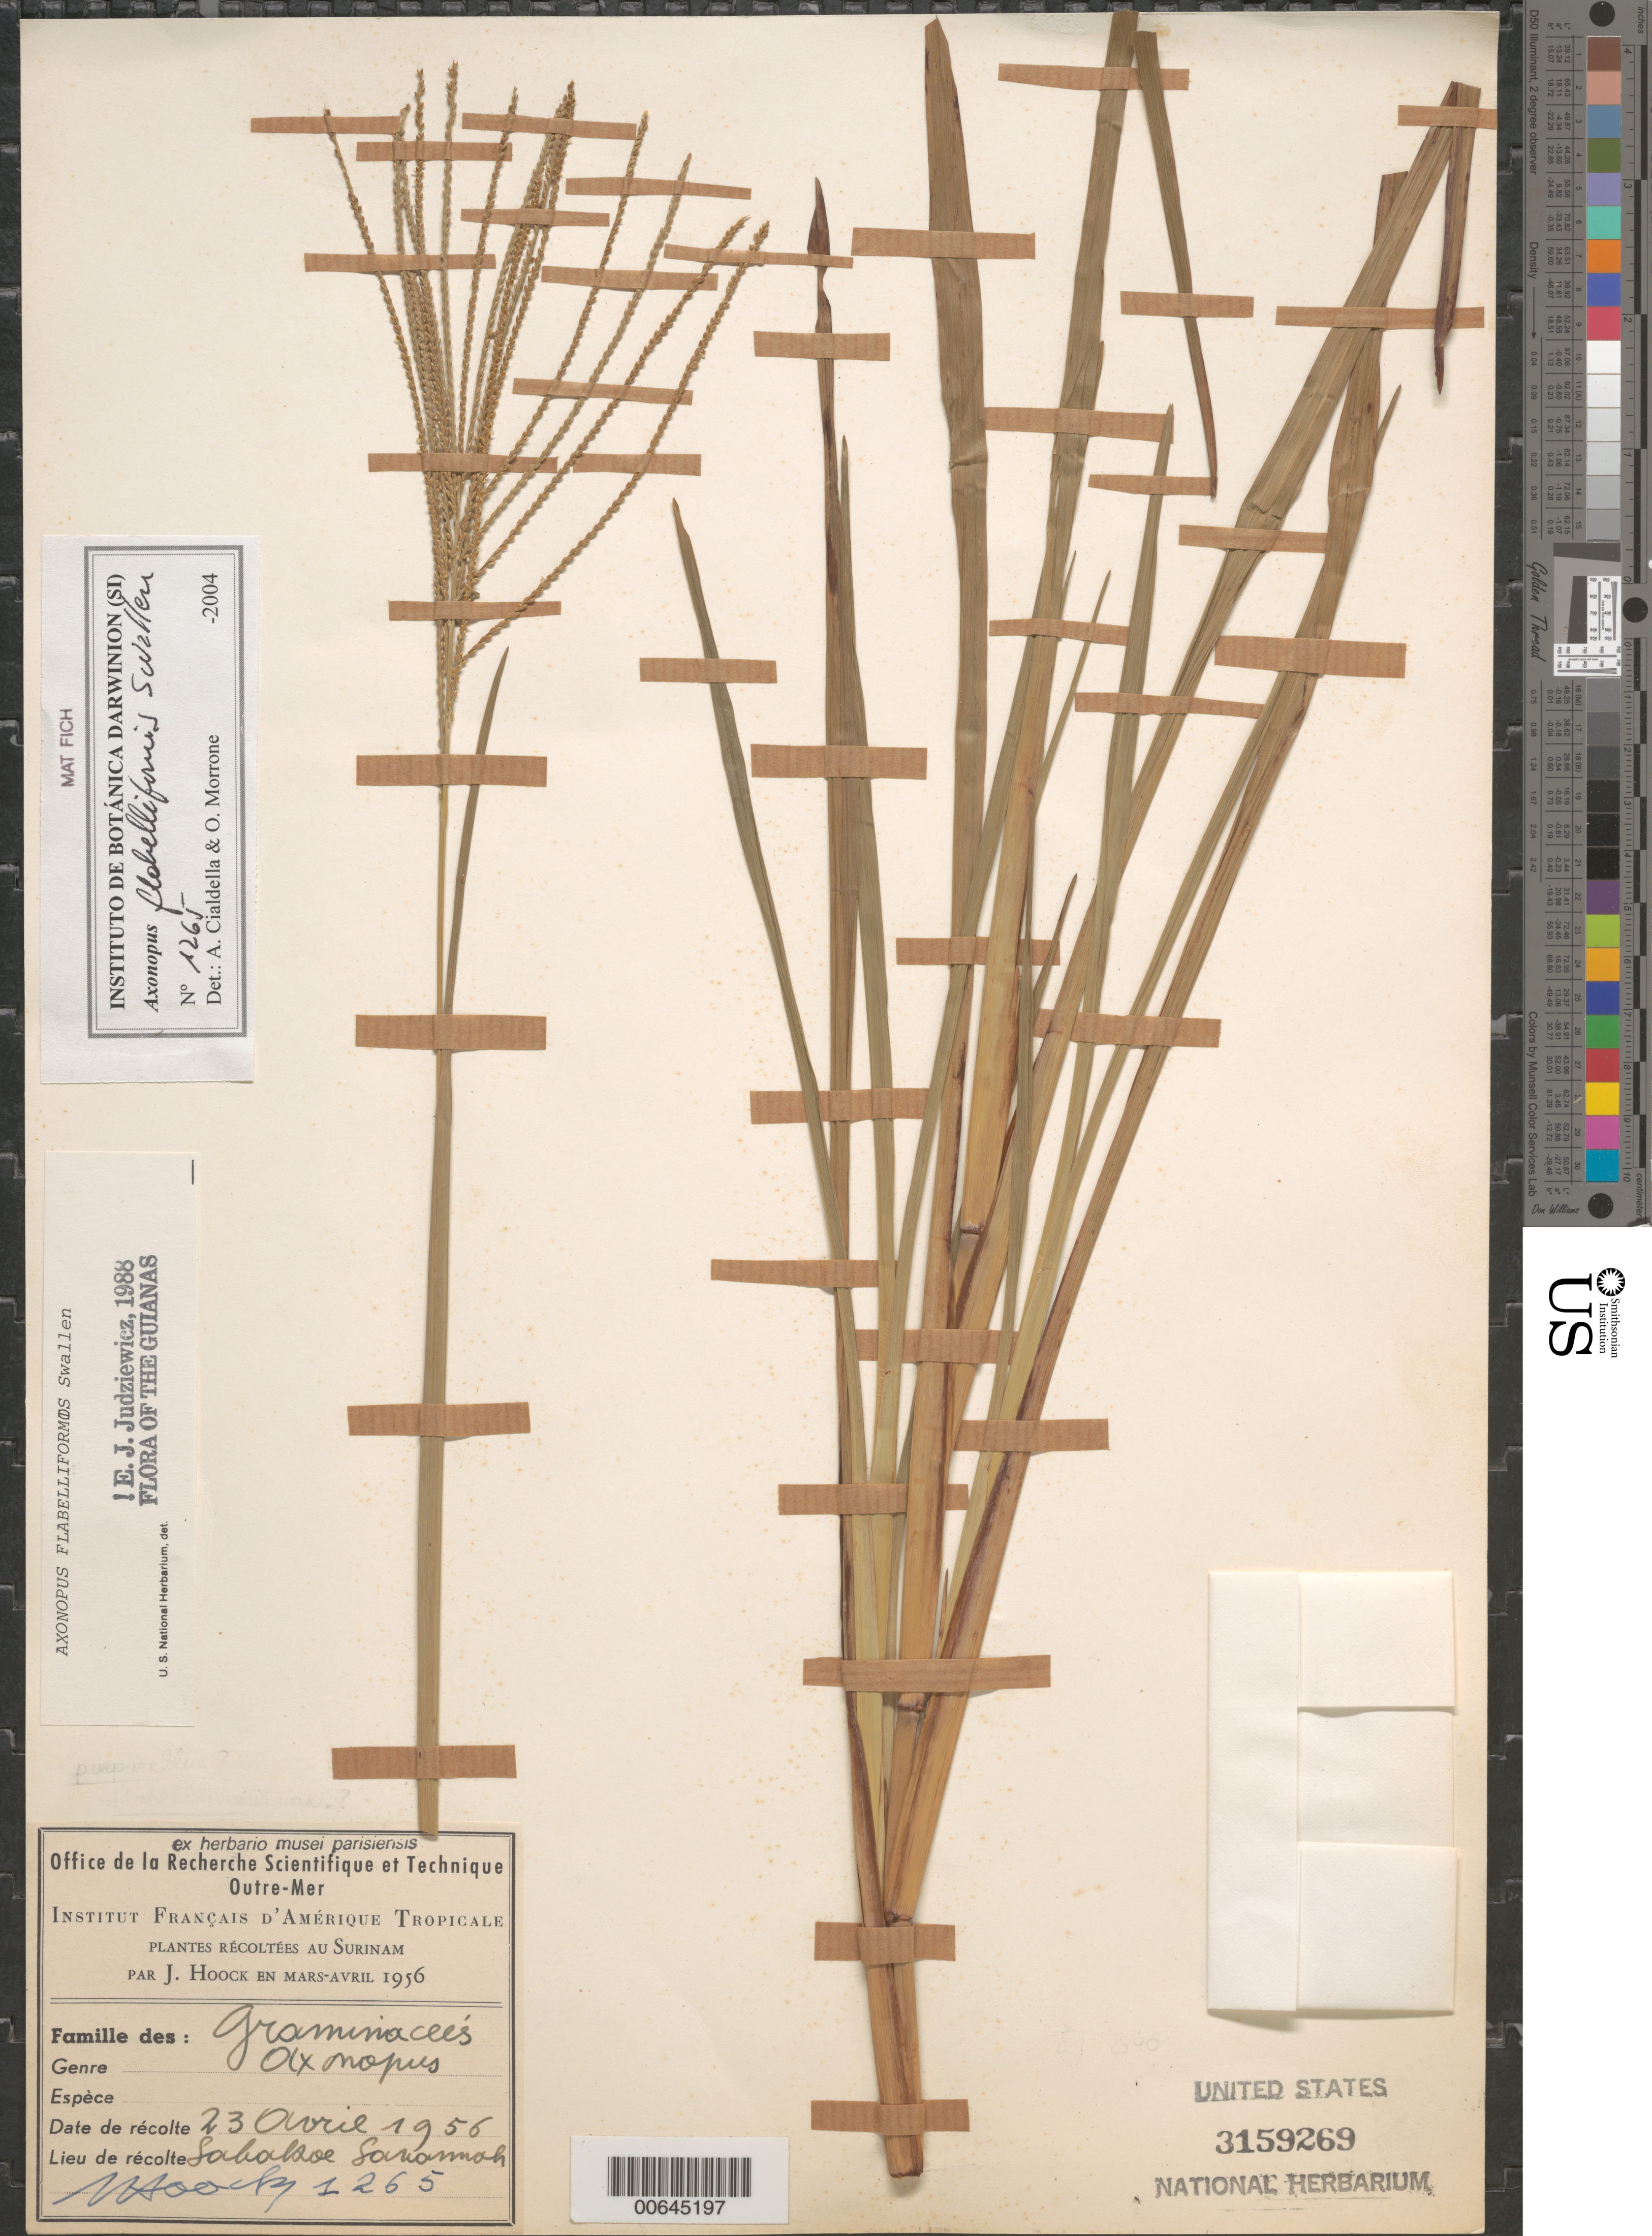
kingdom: Plantae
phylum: Tracheophyta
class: Liliopsida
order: Poales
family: Poaceae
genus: Axonopus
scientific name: Axonopus flabelliformis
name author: Swallen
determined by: Judziewicz, E. J.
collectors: J. Hoock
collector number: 1265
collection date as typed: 23-Apr-56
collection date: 1956-04-23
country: Suriname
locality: Sabakoe Savanna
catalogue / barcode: US 3159269